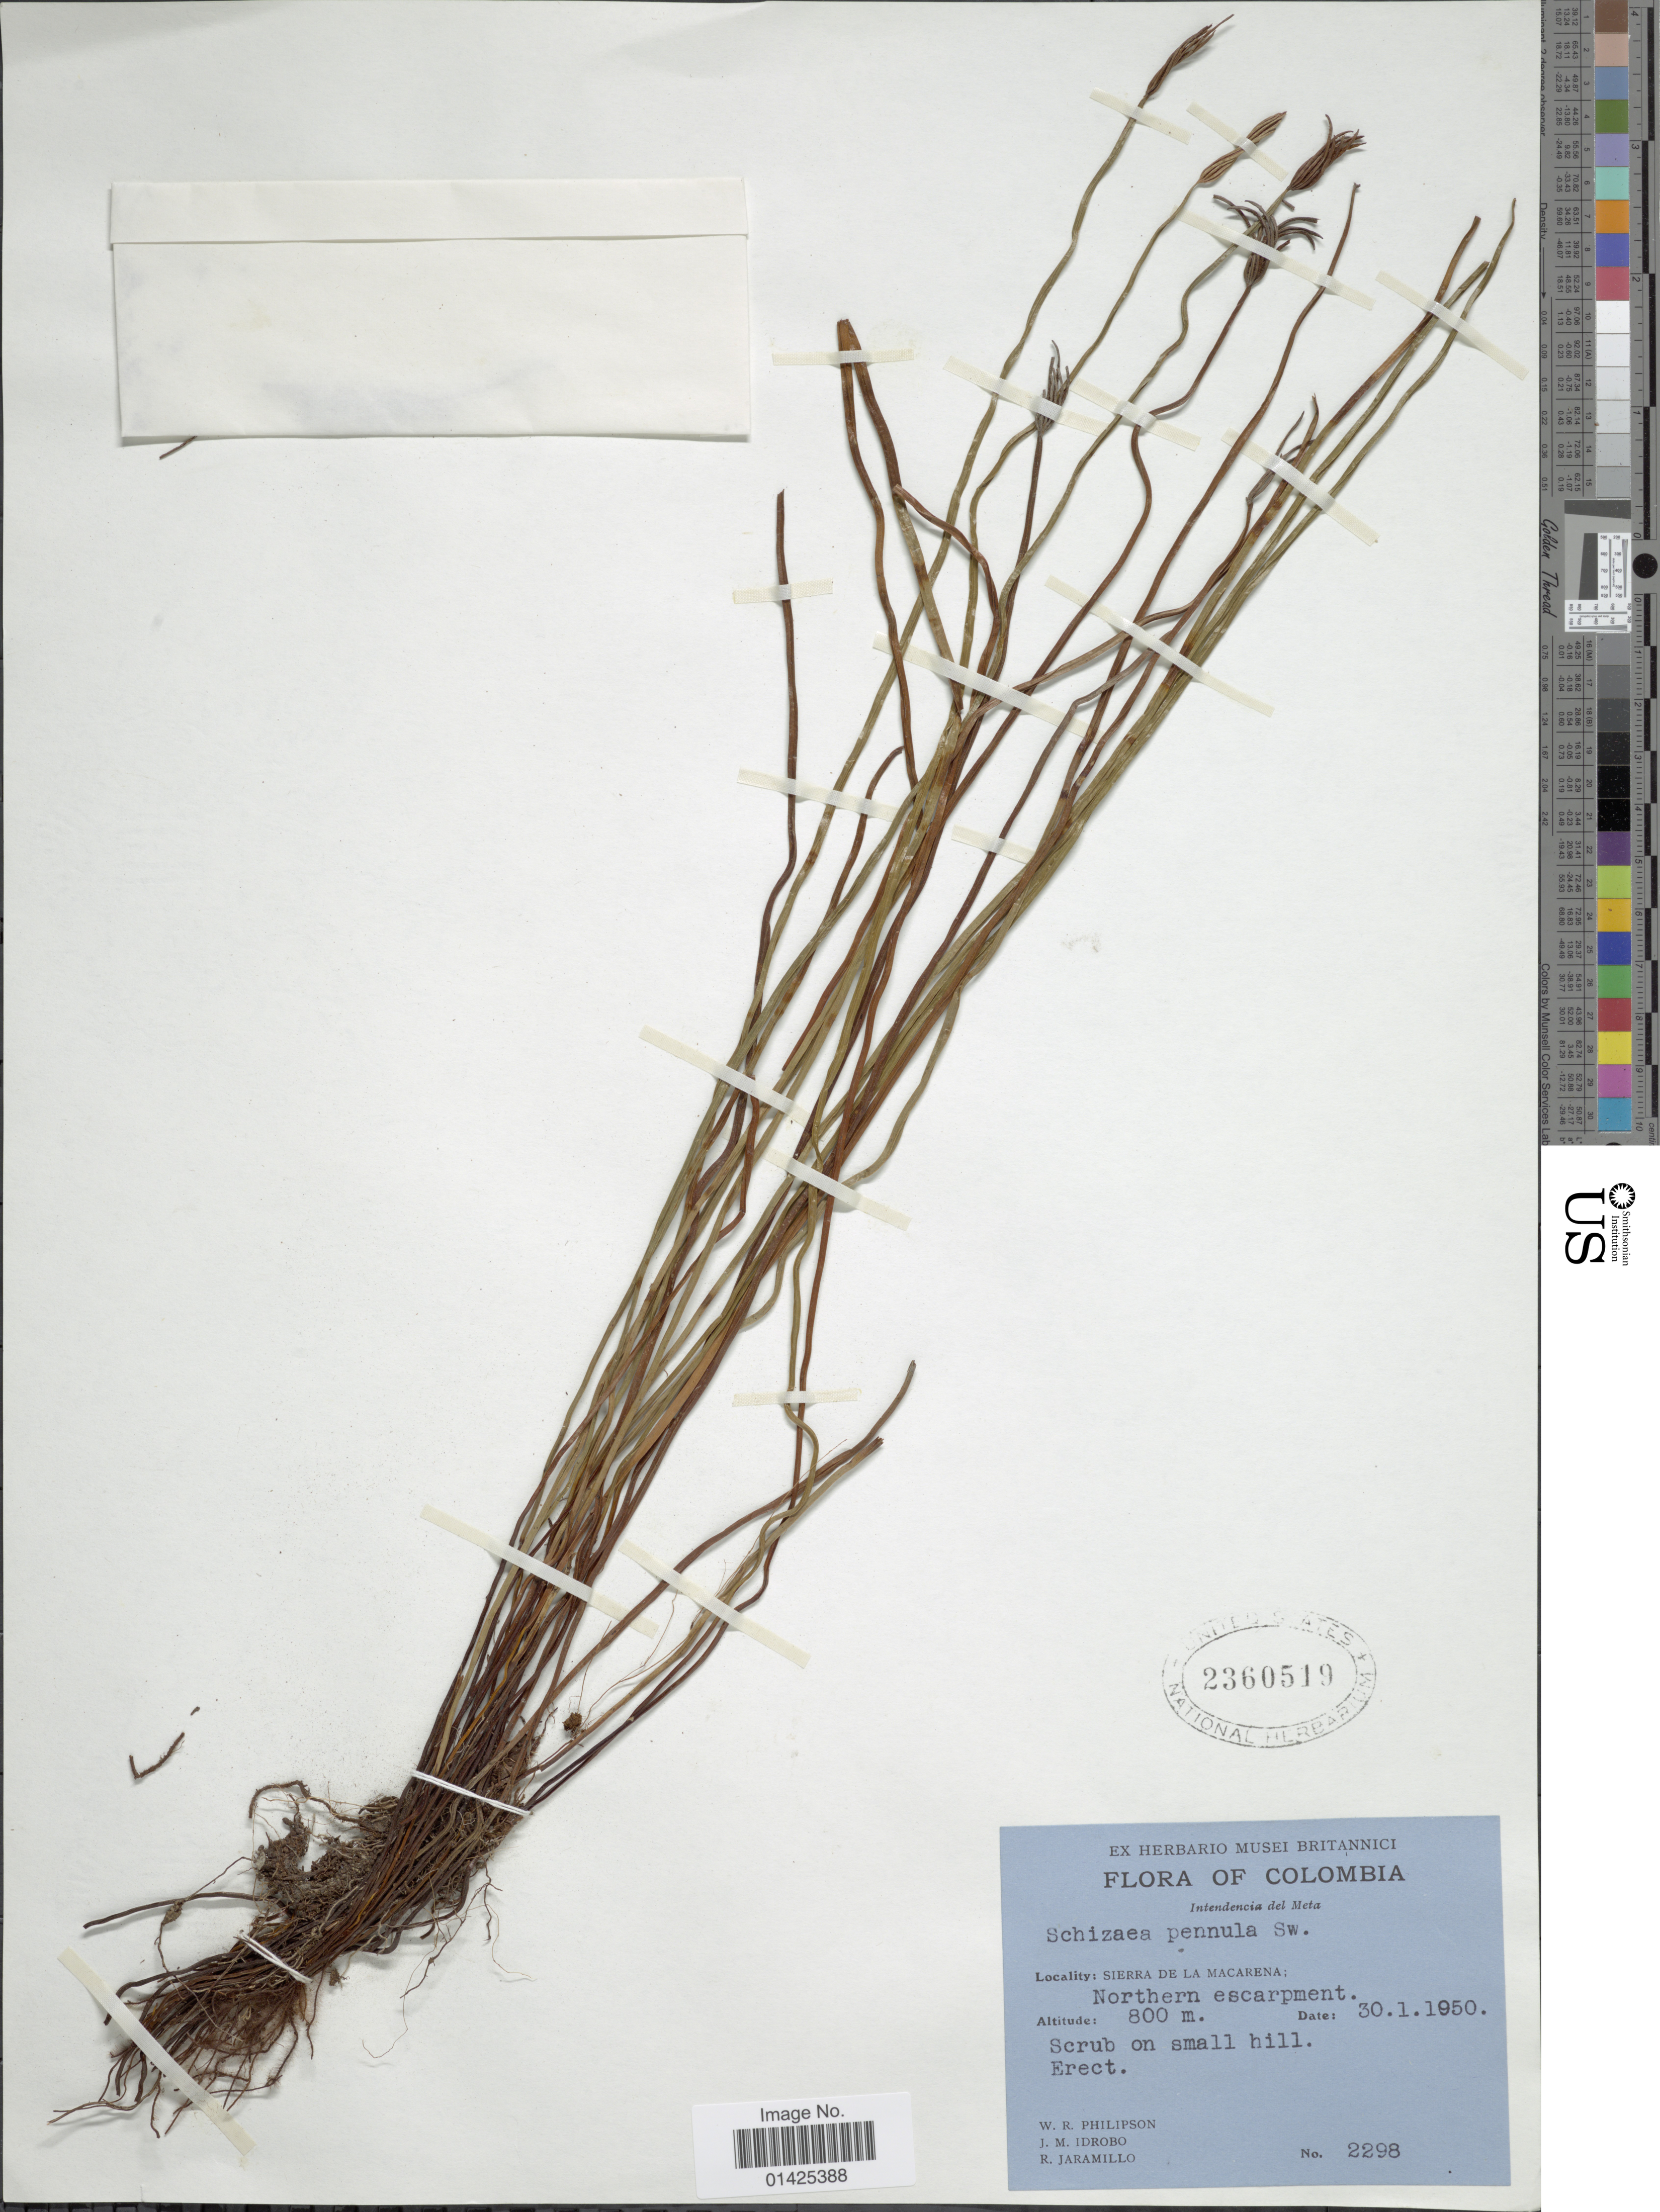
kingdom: Plantae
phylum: Tracheophyta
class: Polypodiopsida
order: Schizaeales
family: Schizaeaceae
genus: Actinostachys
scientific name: Actinostachys pennula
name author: (Sw.) Hook.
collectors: W. R. Philipson, J. M. Idrobo & R. Jaramillo M.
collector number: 2298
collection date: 1950-01-30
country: Colombia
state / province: Meta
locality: Sierra de La Macarena: Northern escarpment.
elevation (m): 800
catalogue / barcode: US 2360519